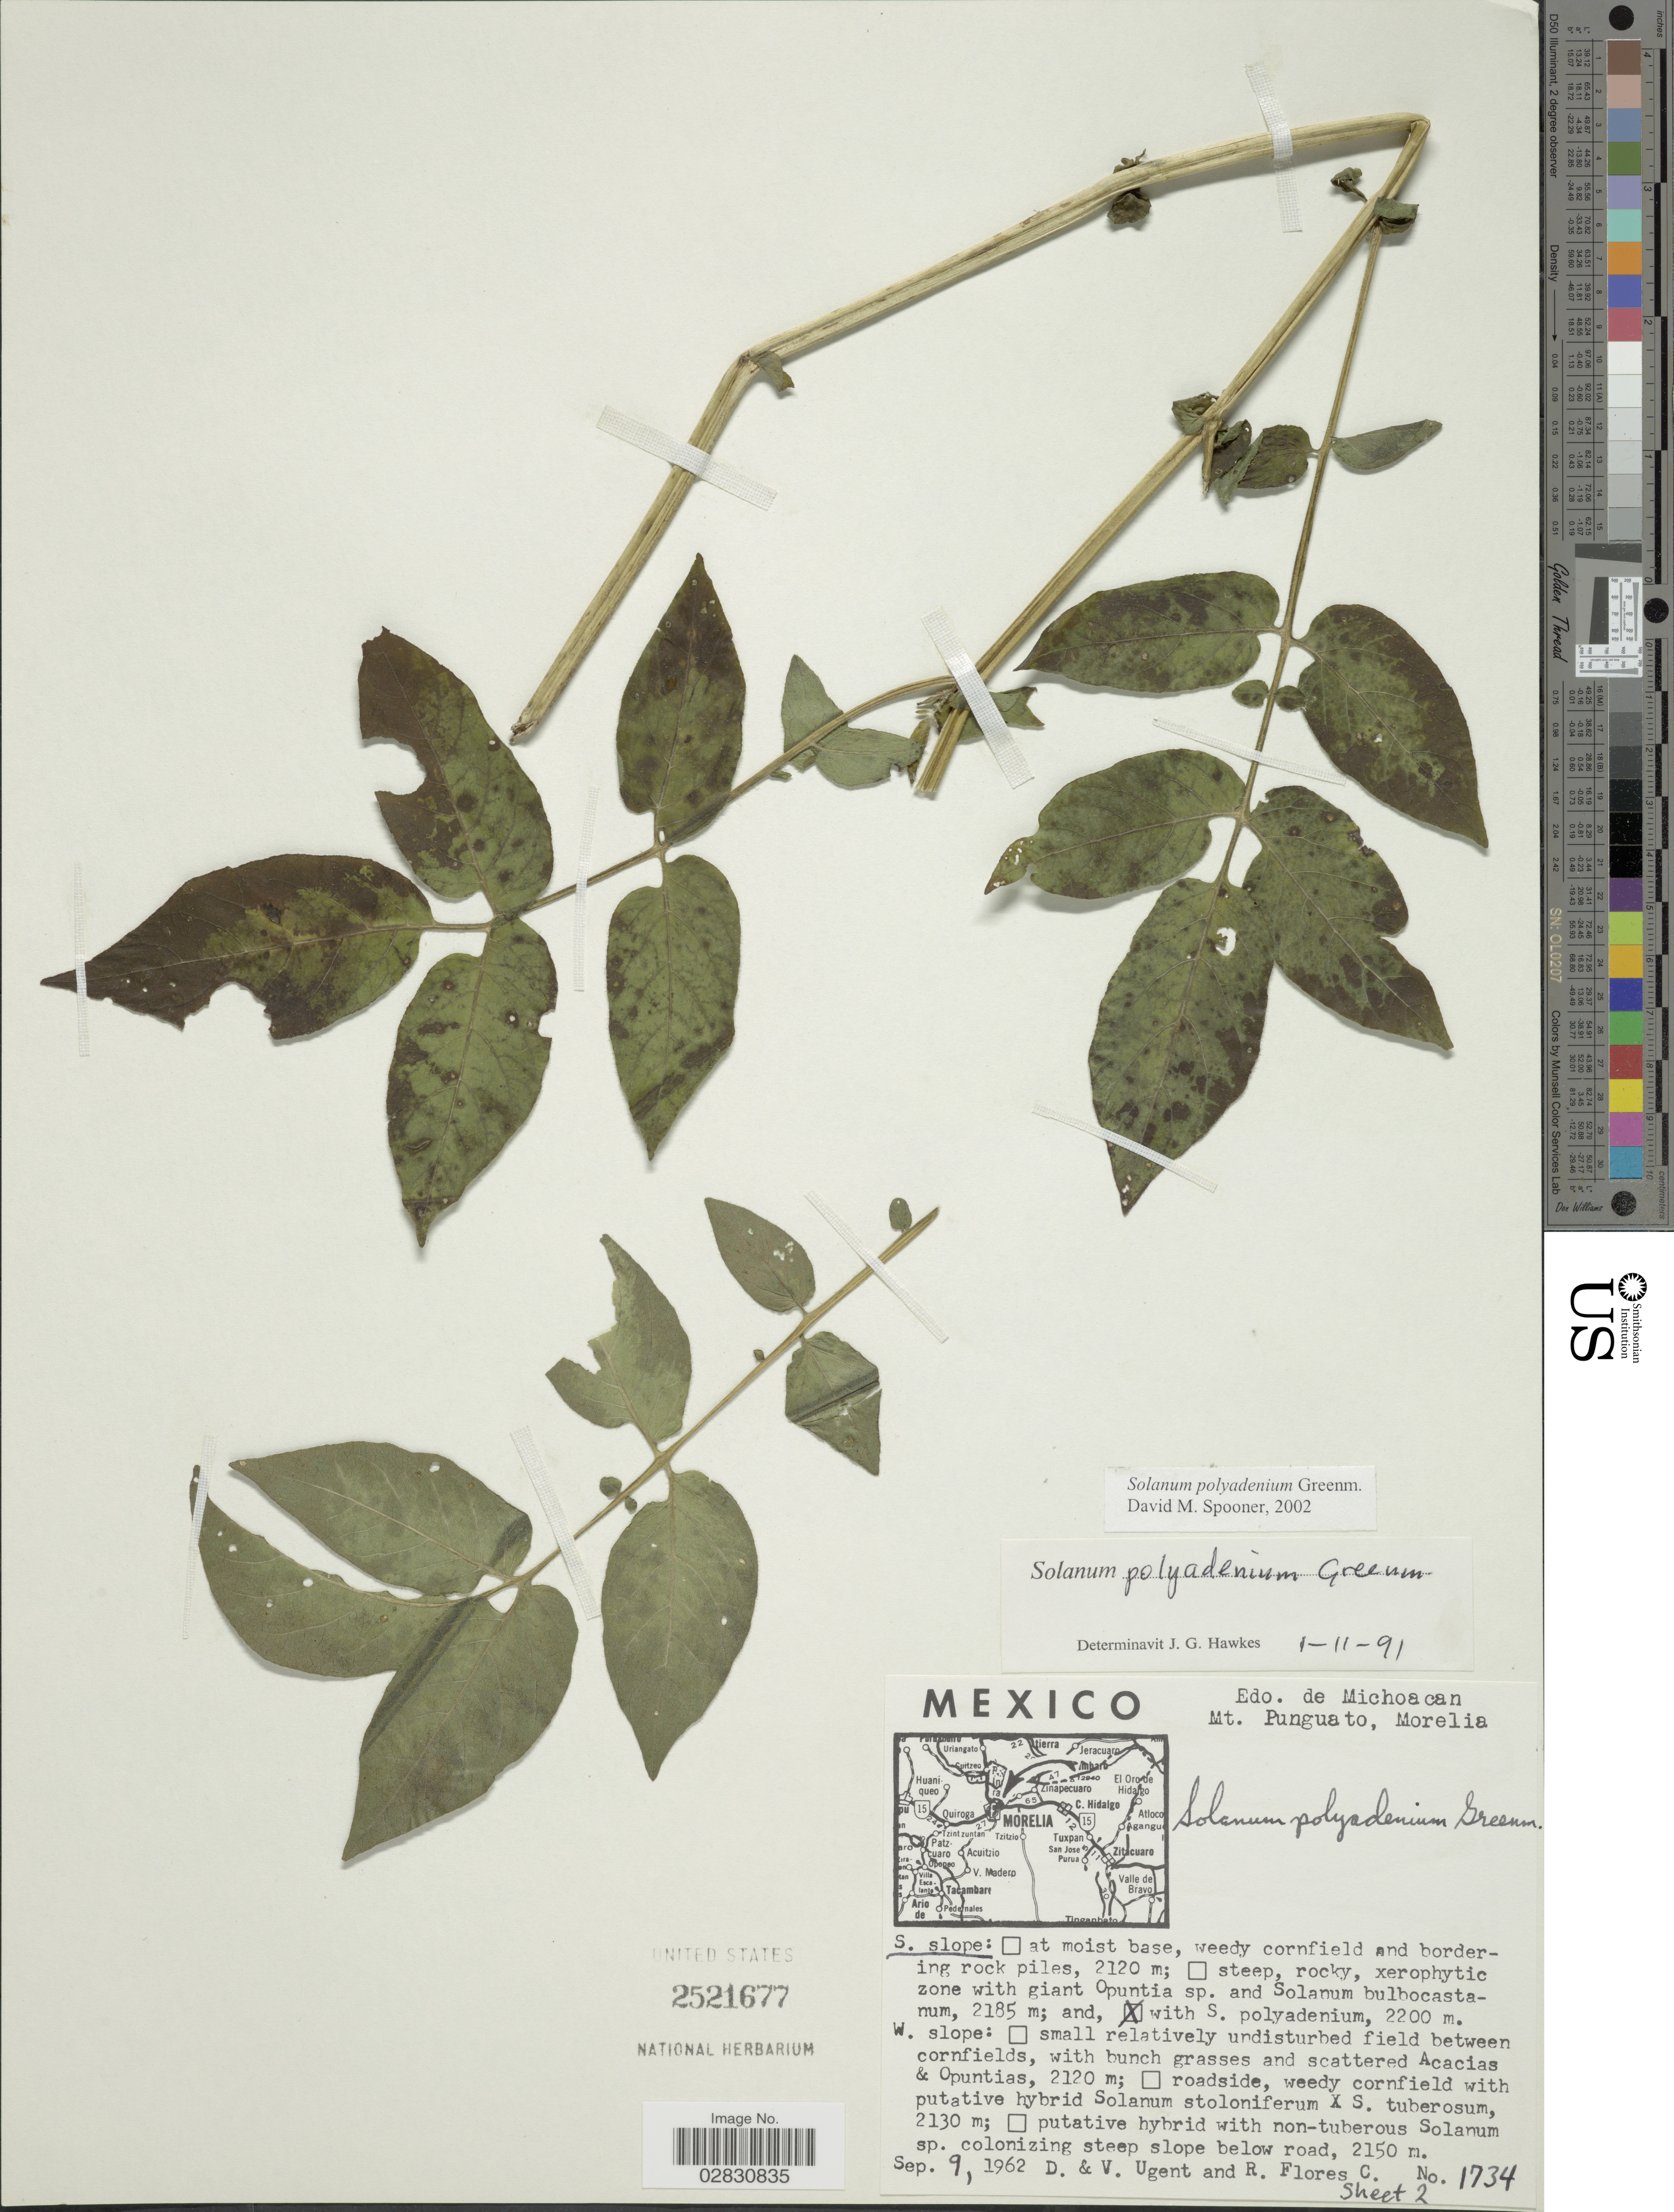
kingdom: Plantae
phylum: Tracheophyta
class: Magnoliopsida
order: Solanales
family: Solanaceae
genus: Solanum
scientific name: Solanum polyadenium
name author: Greenm.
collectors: D. Ugent, V. Ugent & R. Flores-C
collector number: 1734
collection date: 1962-09-09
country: Mexico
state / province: Michoacán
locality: Edo. de Michoacan, Mt. Punguato, Morelia, S. Slope.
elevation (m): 2200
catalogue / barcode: US 2521677